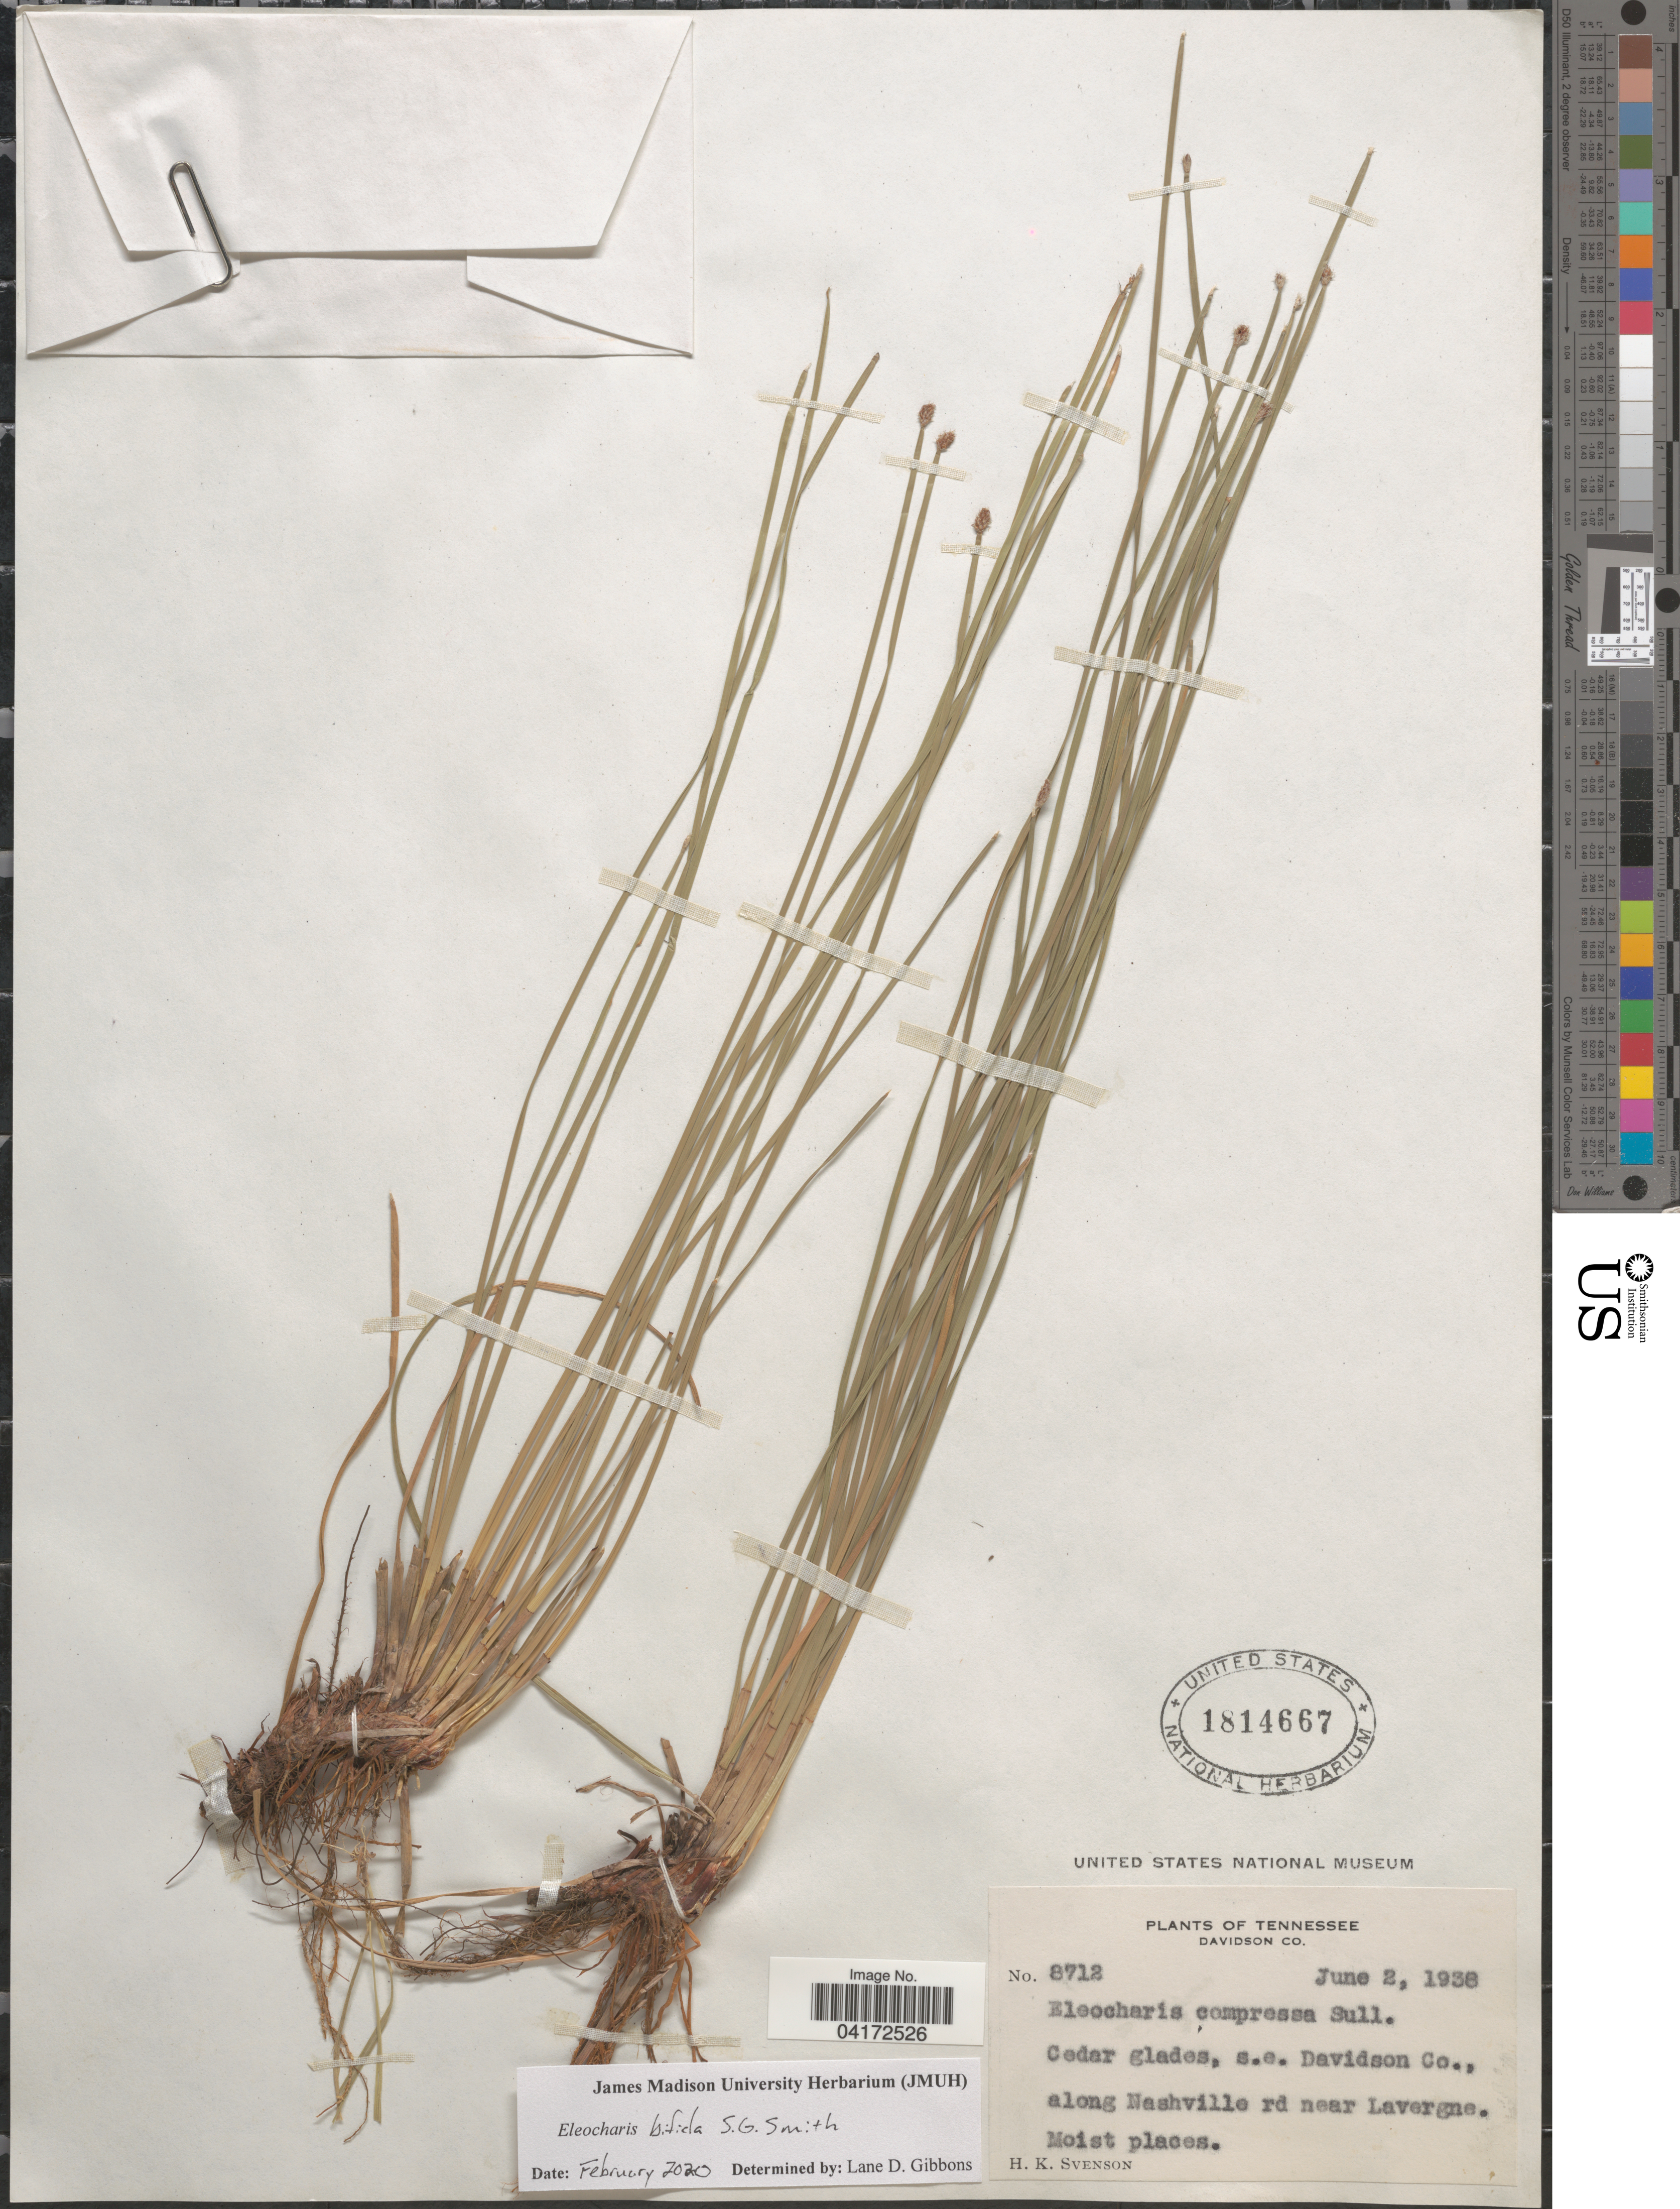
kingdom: Plantae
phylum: Tracheophyta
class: Liliopsida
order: Poales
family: Cyperaceae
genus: Eleocharis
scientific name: Eleocharis bifida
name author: S.G. Sm.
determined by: Gibbons, Lane D.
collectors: H. K. Svenson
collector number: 8712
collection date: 1938-06-02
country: United States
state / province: Tennessee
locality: Davidson Co. Cedar glades, s.e. Davidson Co., along Nashville rd near Lavergne.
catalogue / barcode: US 1814667